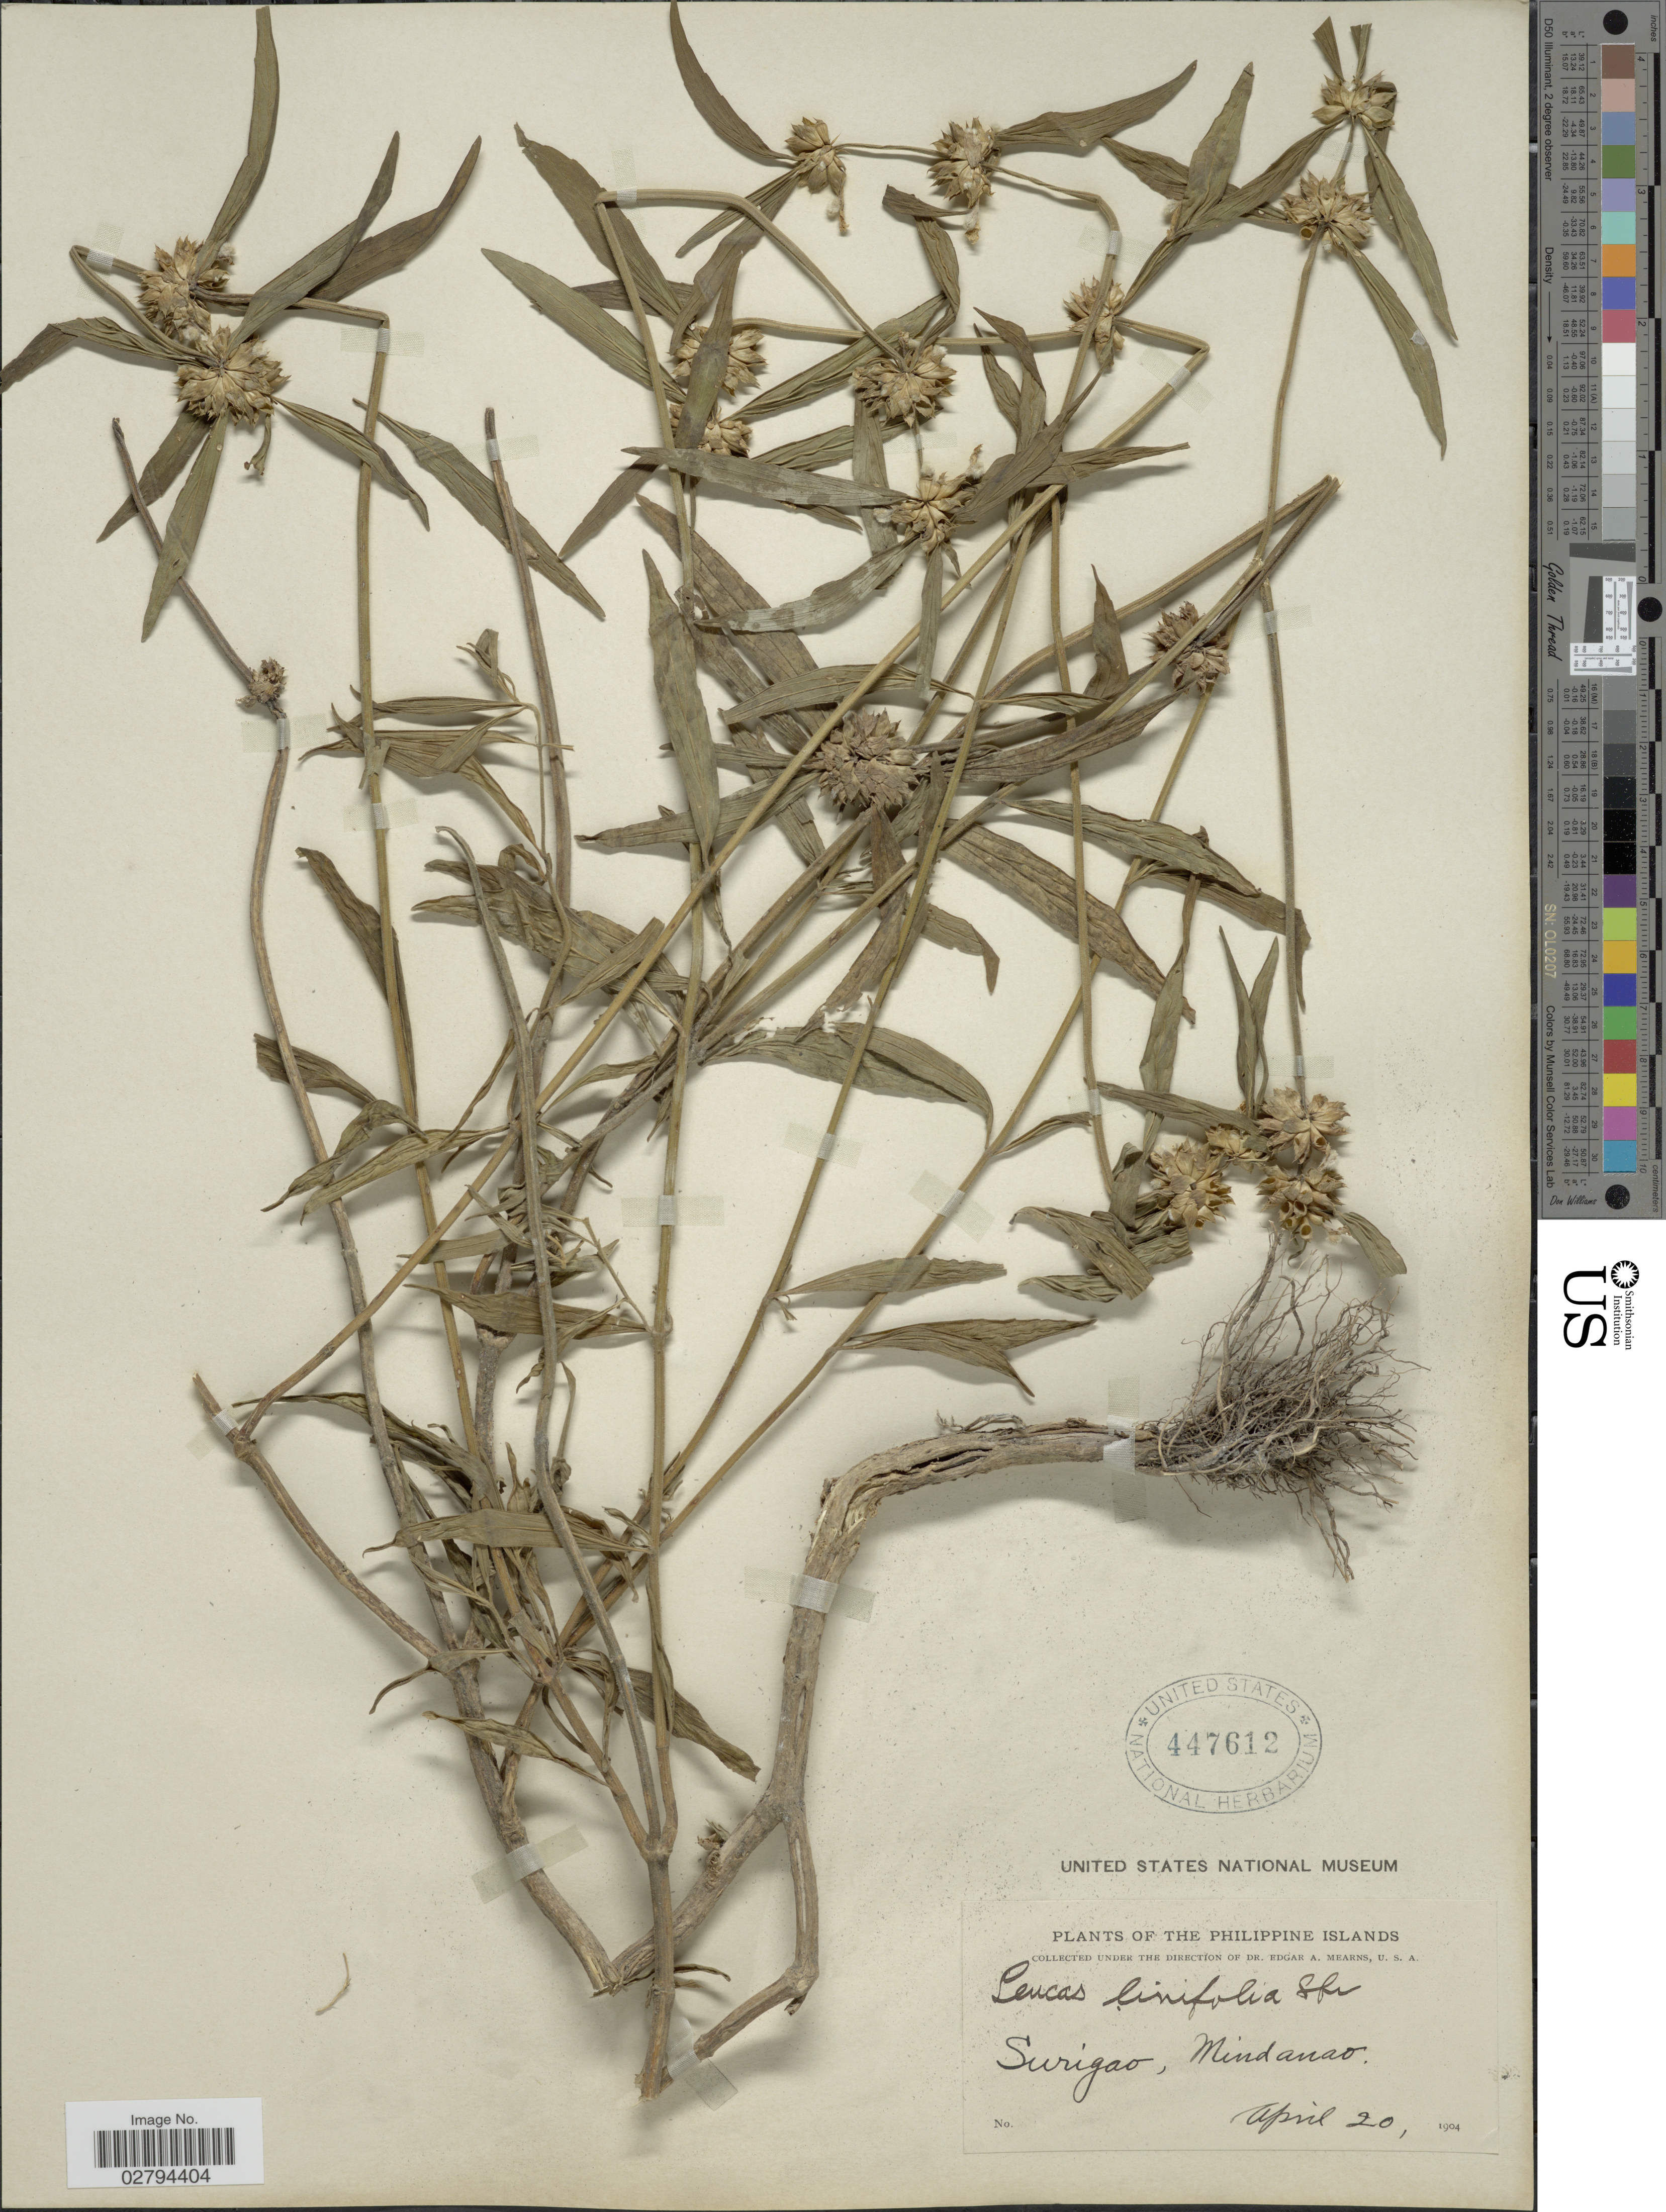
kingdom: Plantae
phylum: Tracheophyta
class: Magnoliopsida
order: Lamiales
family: Lamiaceae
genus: Leucas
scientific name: Leucas lavandulifolia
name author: Small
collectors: E. A. Mearns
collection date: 1904-04-20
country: Philippines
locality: The Philippine Islands. Surigao, Mindanao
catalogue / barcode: US 447612